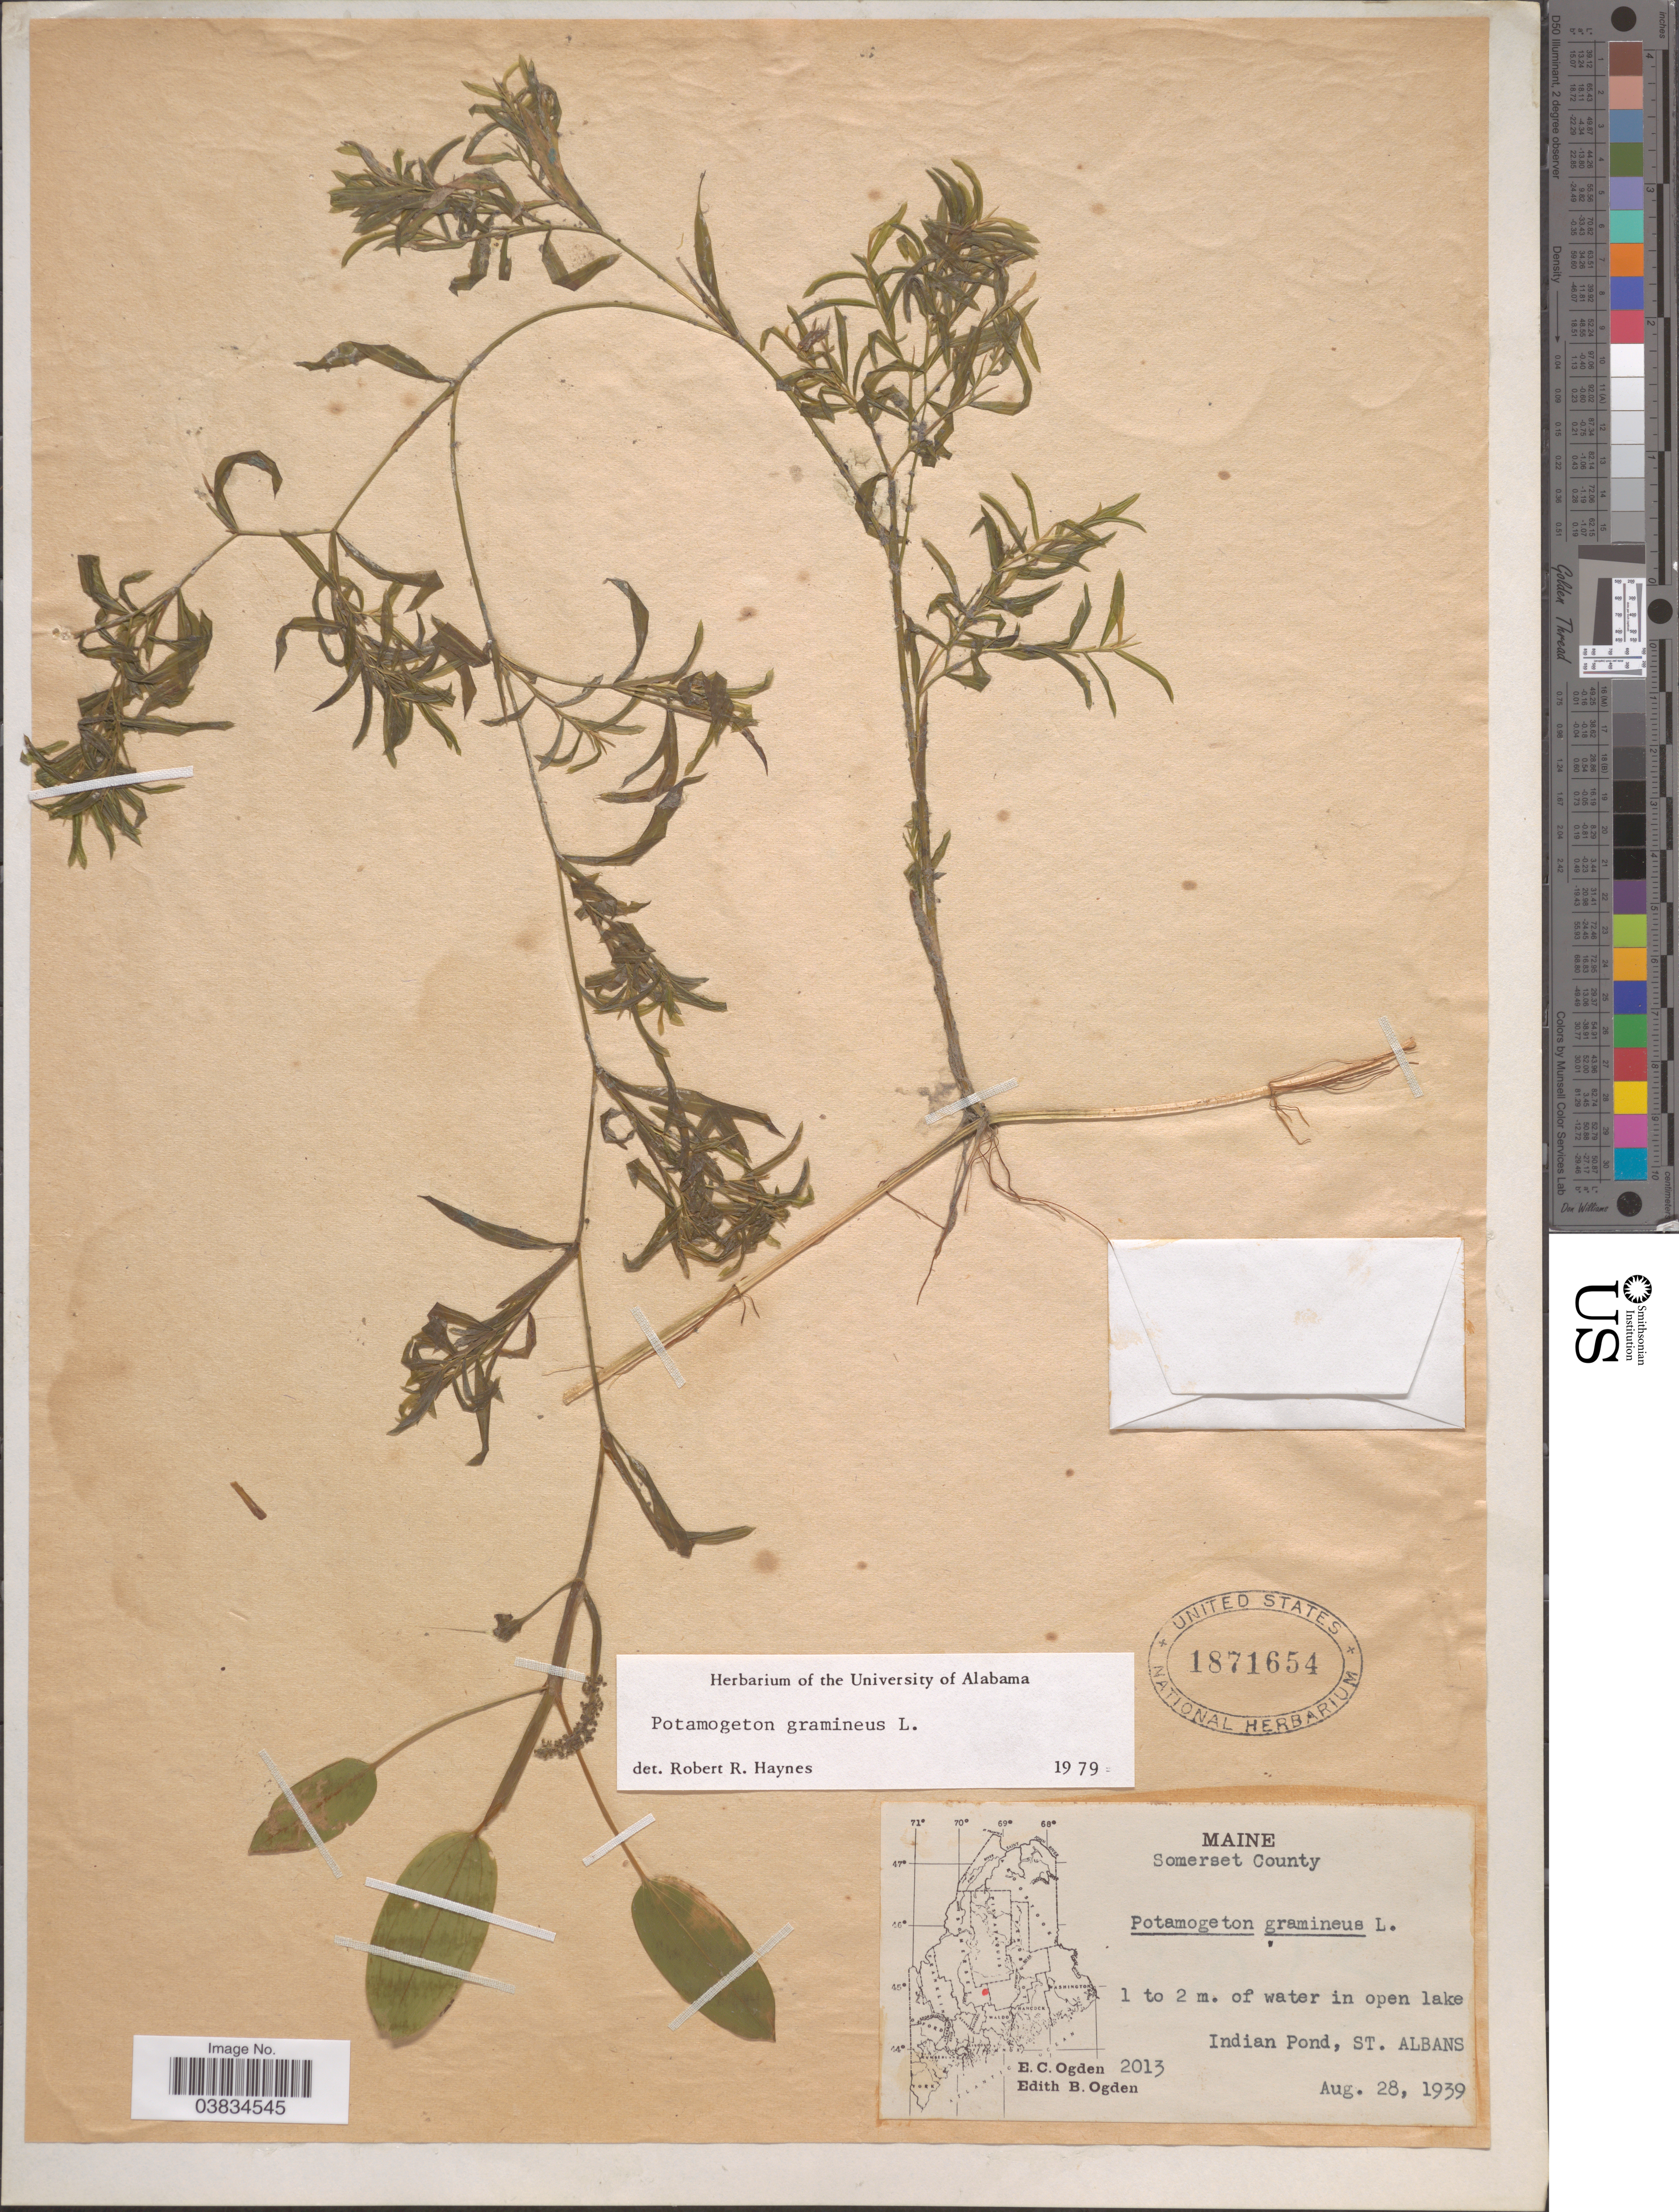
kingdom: Plantae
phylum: Tracheophyta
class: Liliopsida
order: Alismatales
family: Potamogetonaceae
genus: Potamogeton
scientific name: Potamogeton gramineus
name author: L.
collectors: E. Ogden & E. Ogden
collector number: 2013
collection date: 1939-08-28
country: United States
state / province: Maine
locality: Somerset County. Indian Pond, St. Albans.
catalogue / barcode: US 1871654